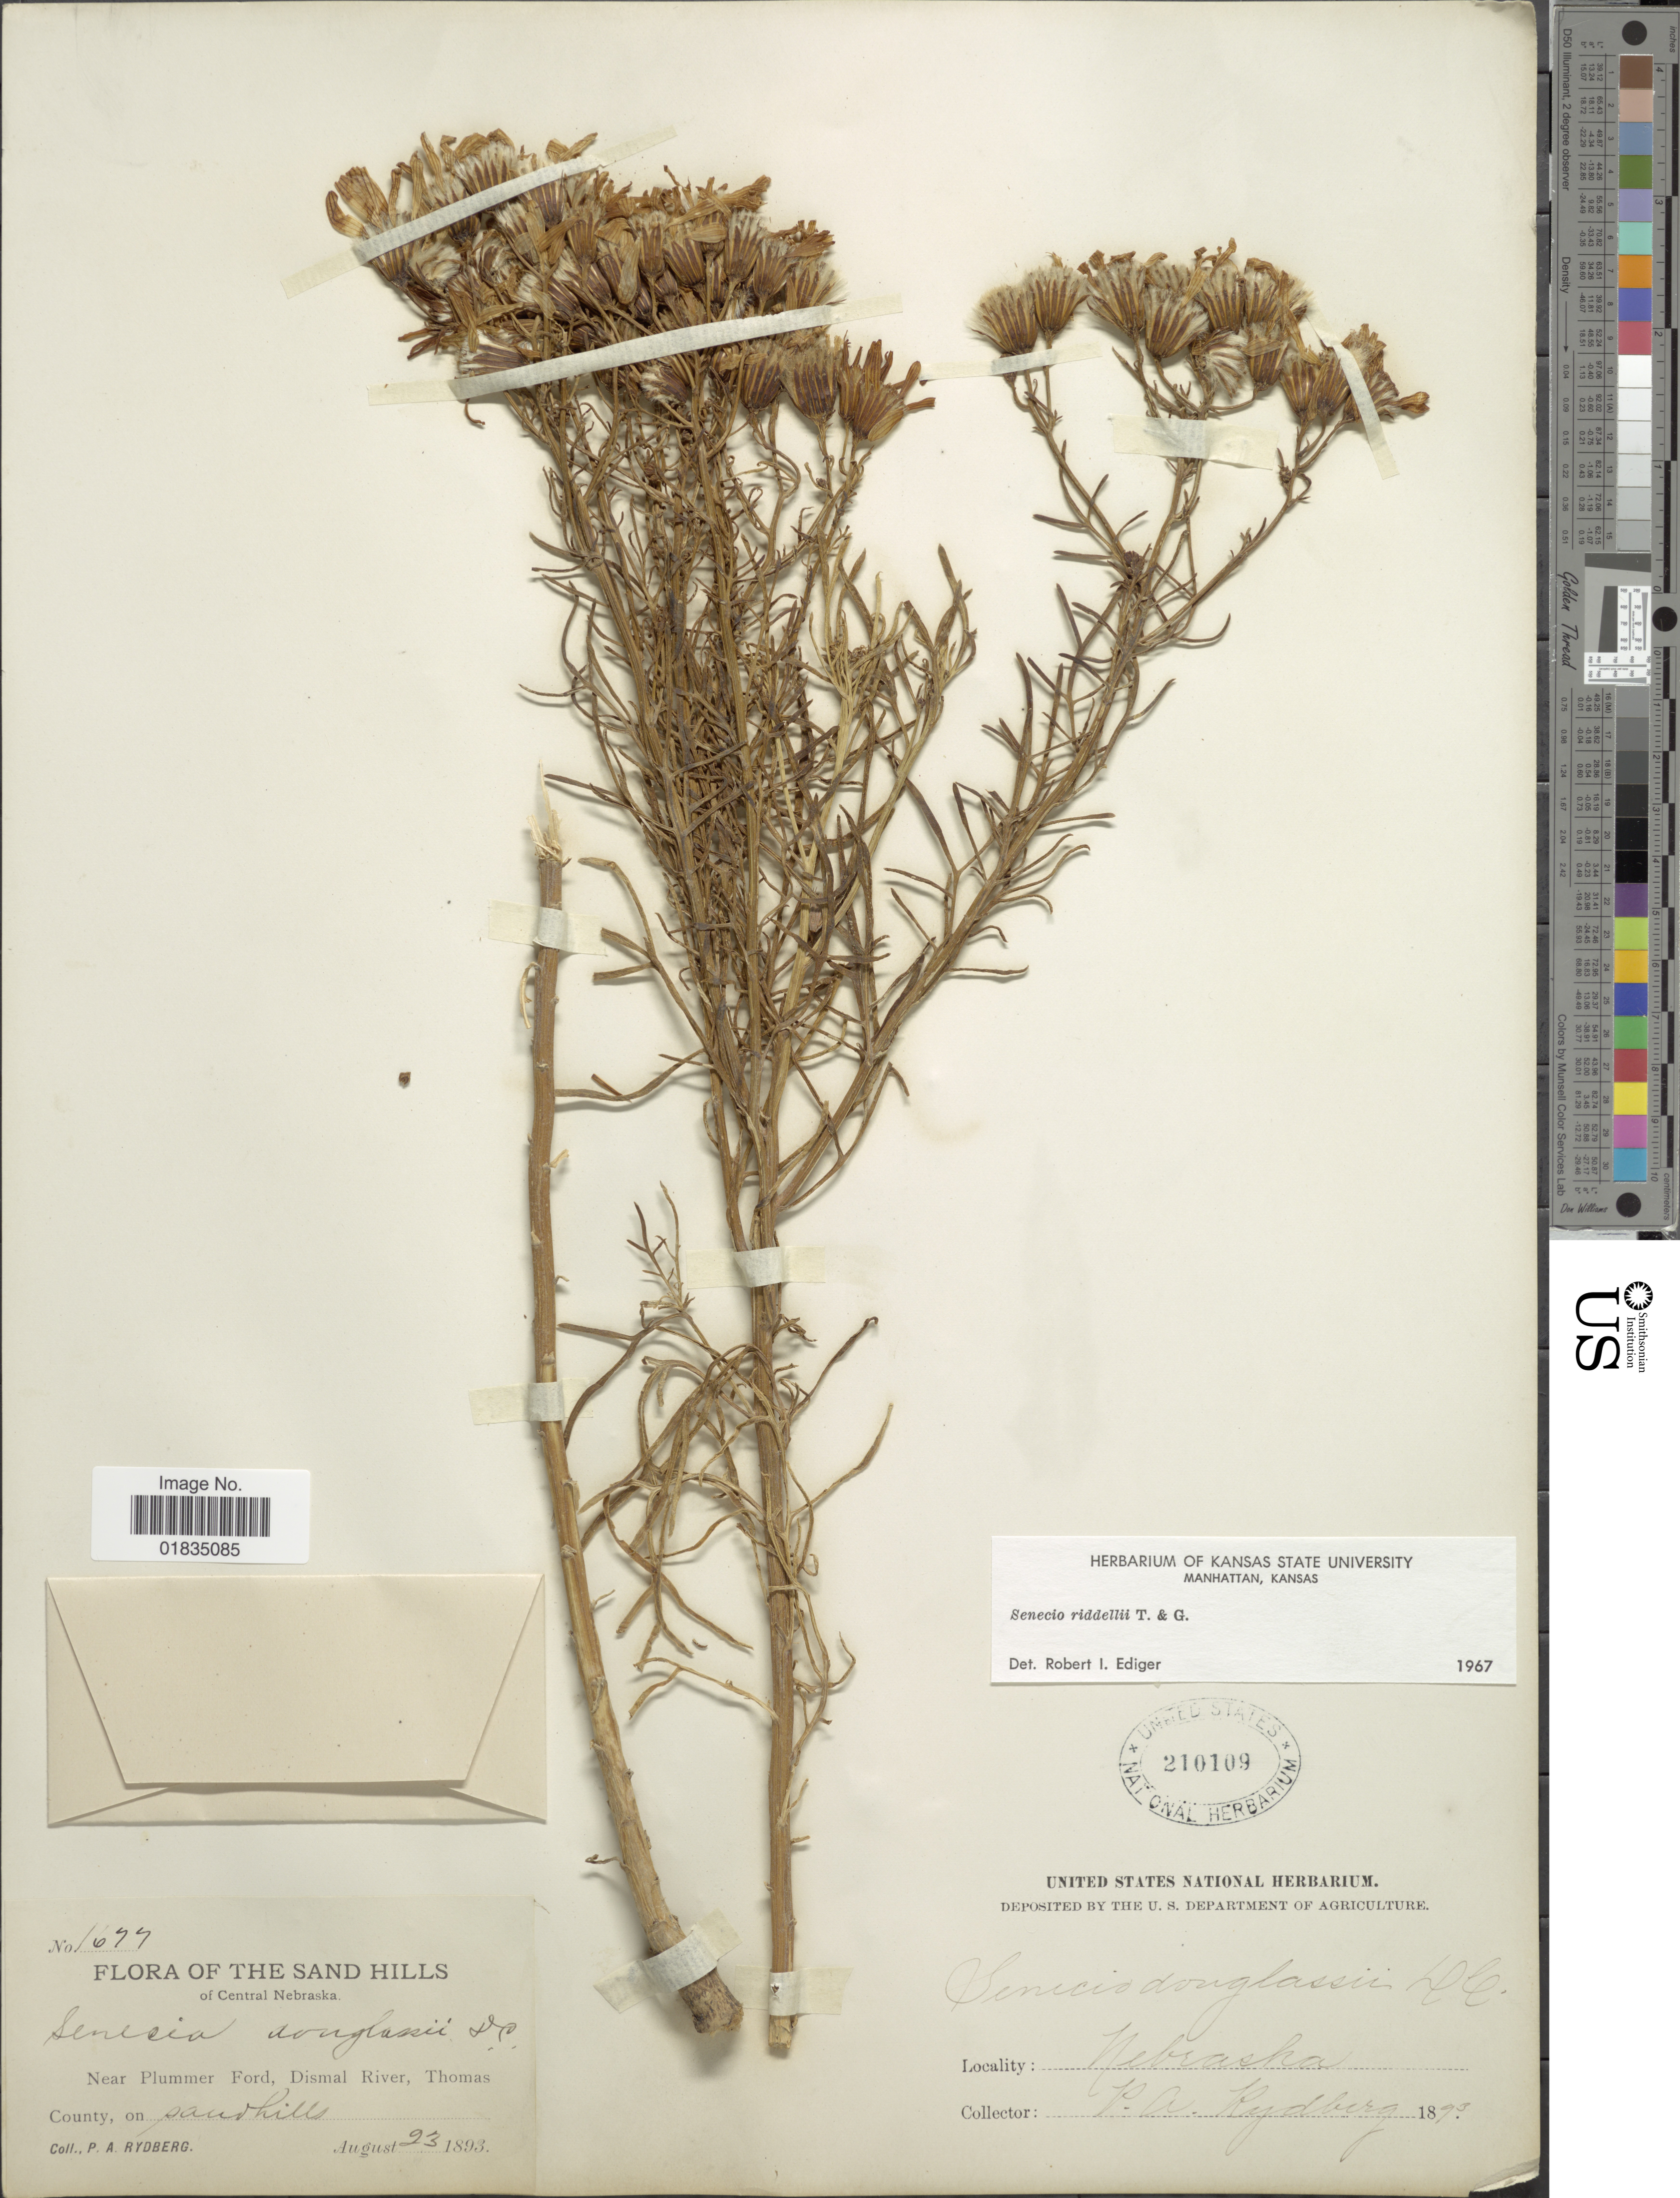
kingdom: Plantae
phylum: Tracheophyta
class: Magnoliopsida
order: Asterales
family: Asteraceae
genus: Senecio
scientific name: Senecio riddellii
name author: Torr. & A. Gray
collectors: P. A. Rydberg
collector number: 1677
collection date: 1893-08-23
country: United States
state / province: Nebraska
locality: Near Plummer Ford, Dismal River, Thomas County, Sand Hills, Central Nebraska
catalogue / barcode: US 210109